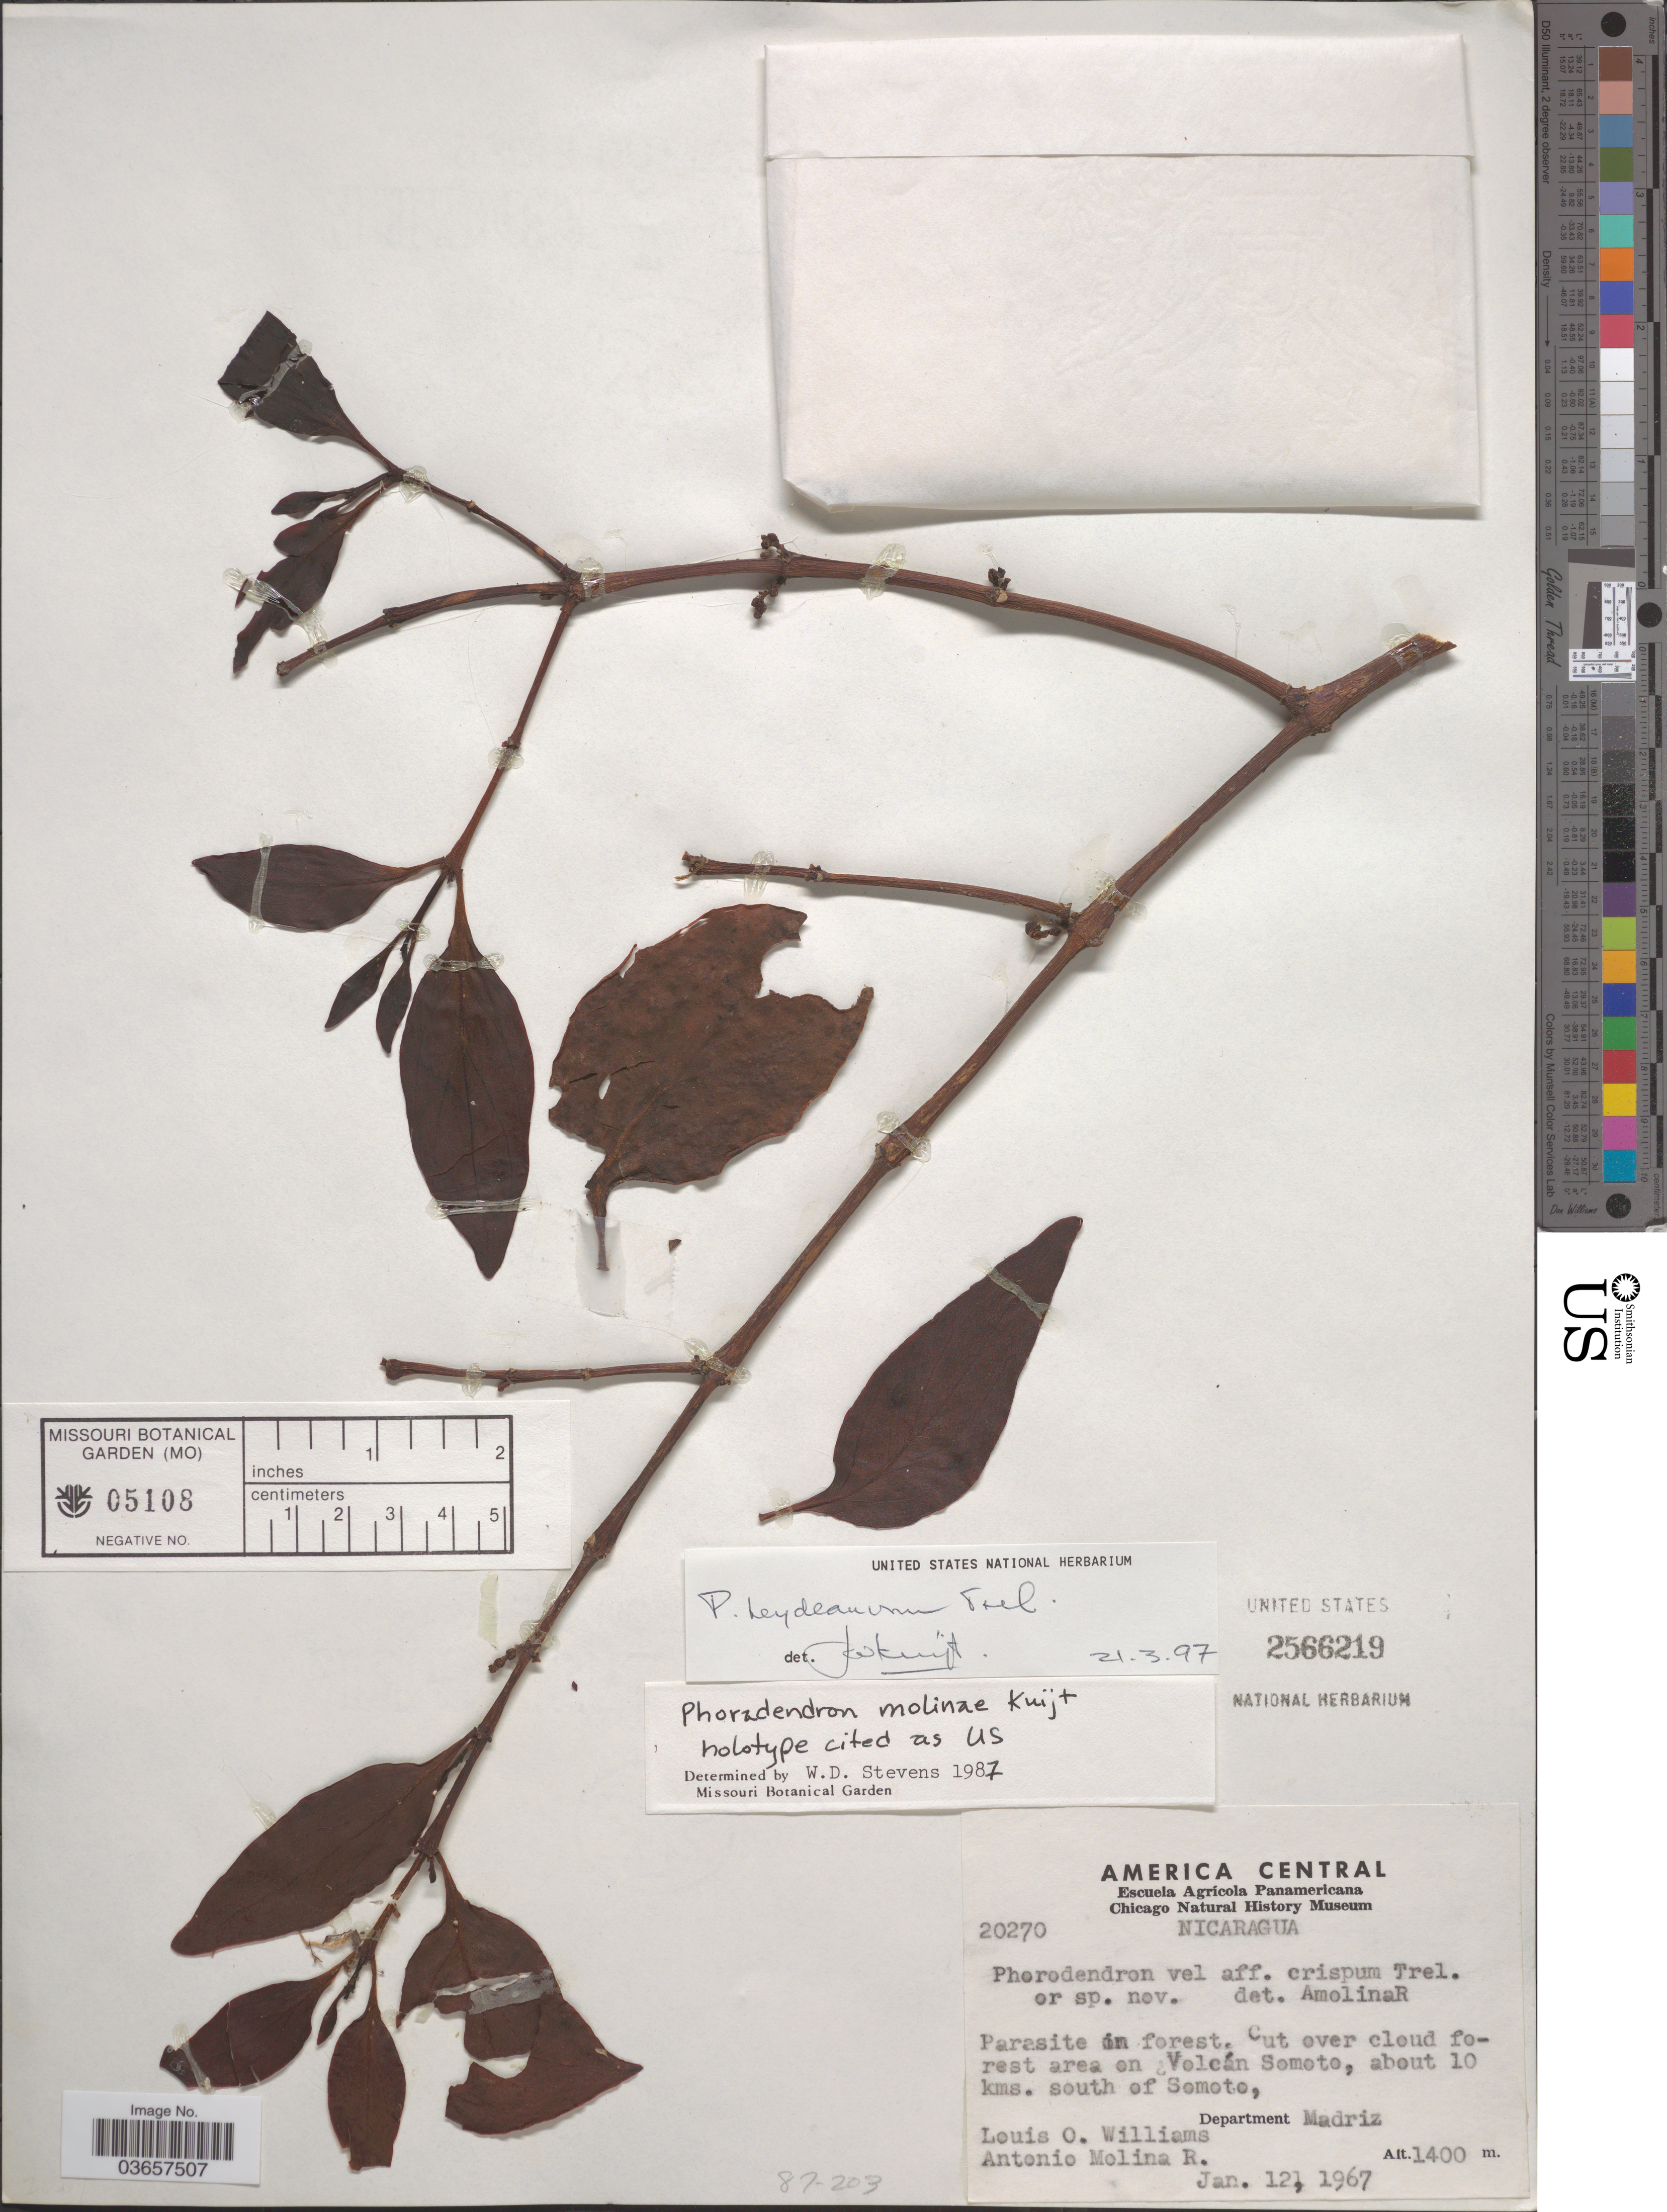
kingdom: Plantae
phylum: Tracheophyta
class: Magnoliopsida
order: Santalales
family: Viscaceae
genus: Phoradendron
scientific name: Phoradendron heydeanum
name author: Trel.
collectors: L. O. Williams & A. Molina R.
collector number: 20270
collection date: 1967-01-12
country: Nicaragua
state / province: Madriz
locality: Cut over cloud forest area on Volcán Somoto, about 10 km. south of Somoto, Department Madriz.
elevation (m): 1400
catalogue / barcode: US 2566219